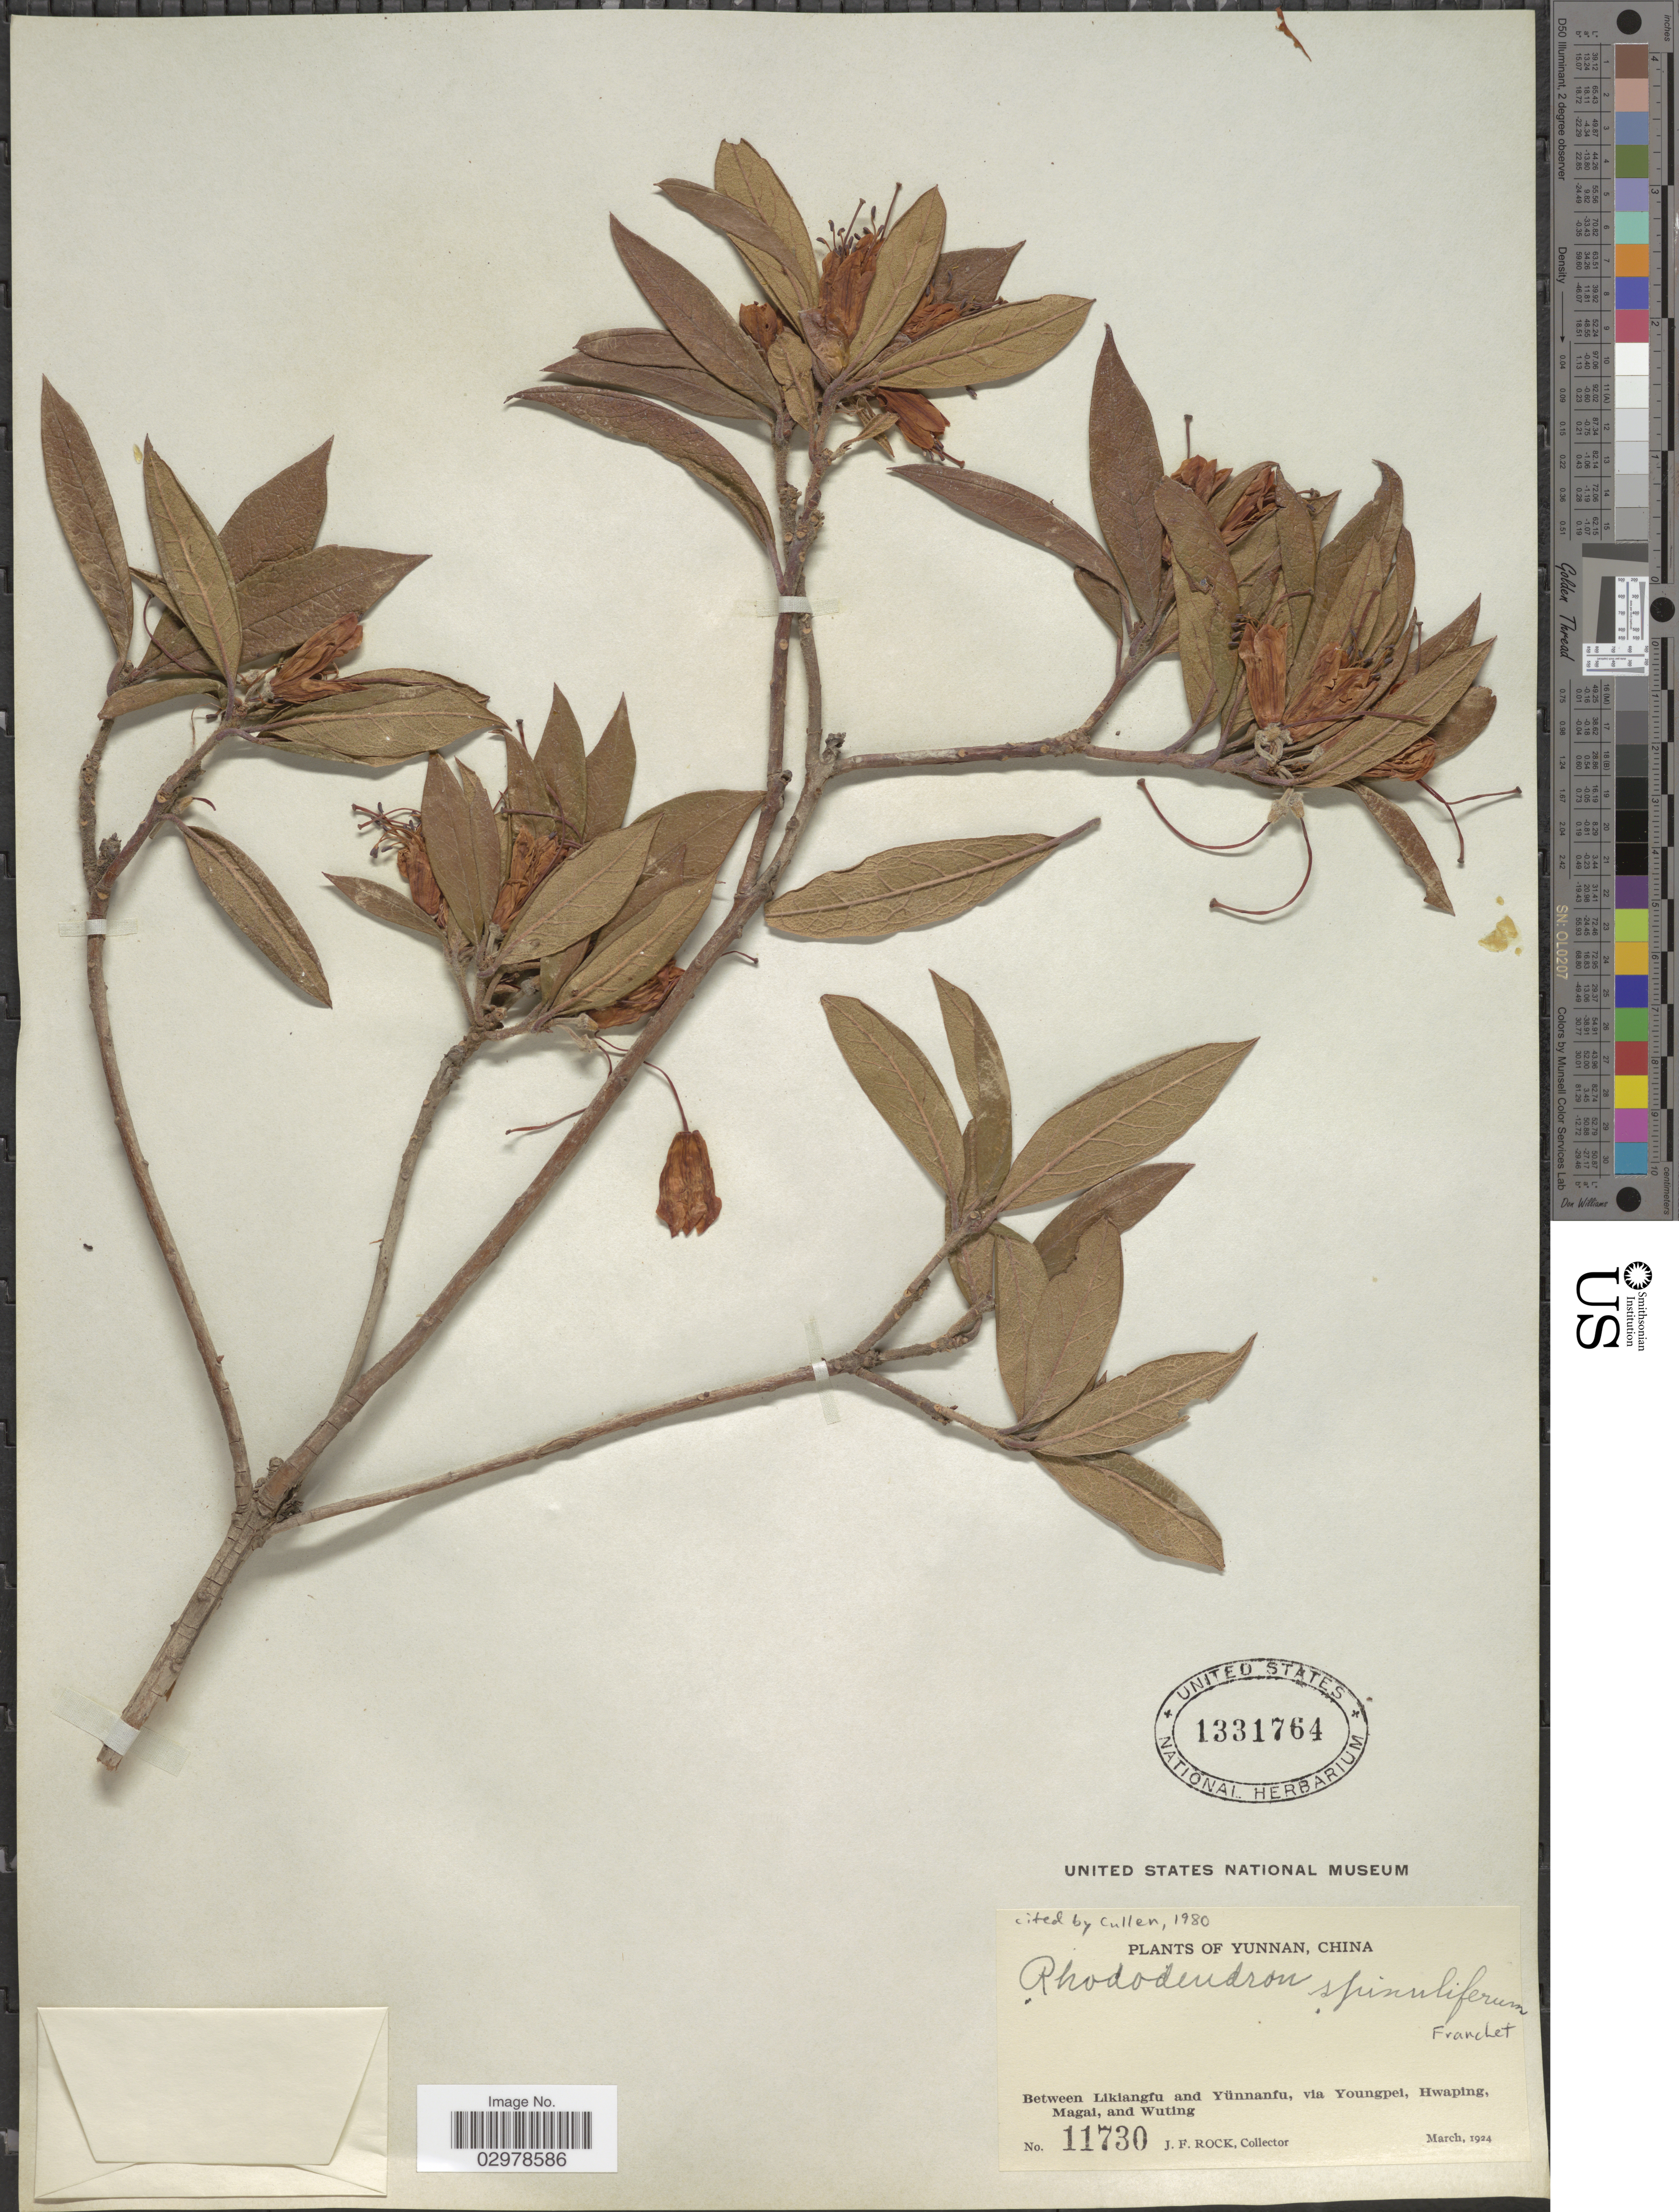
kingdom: Plantae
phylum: Tracheophyta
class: Magnoliopsida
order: Ericales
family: Ericaceae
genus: Rhododendron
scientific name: Rhododendron spinuliferum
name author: Franch.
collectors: J. Rock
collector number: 11730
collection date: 1924-03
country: China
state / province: Yunnan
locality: Between Likiangfu and Yünnanfu, via Youngpei, Hwaping, Magai, and Wuting.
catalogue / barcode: US 1331764